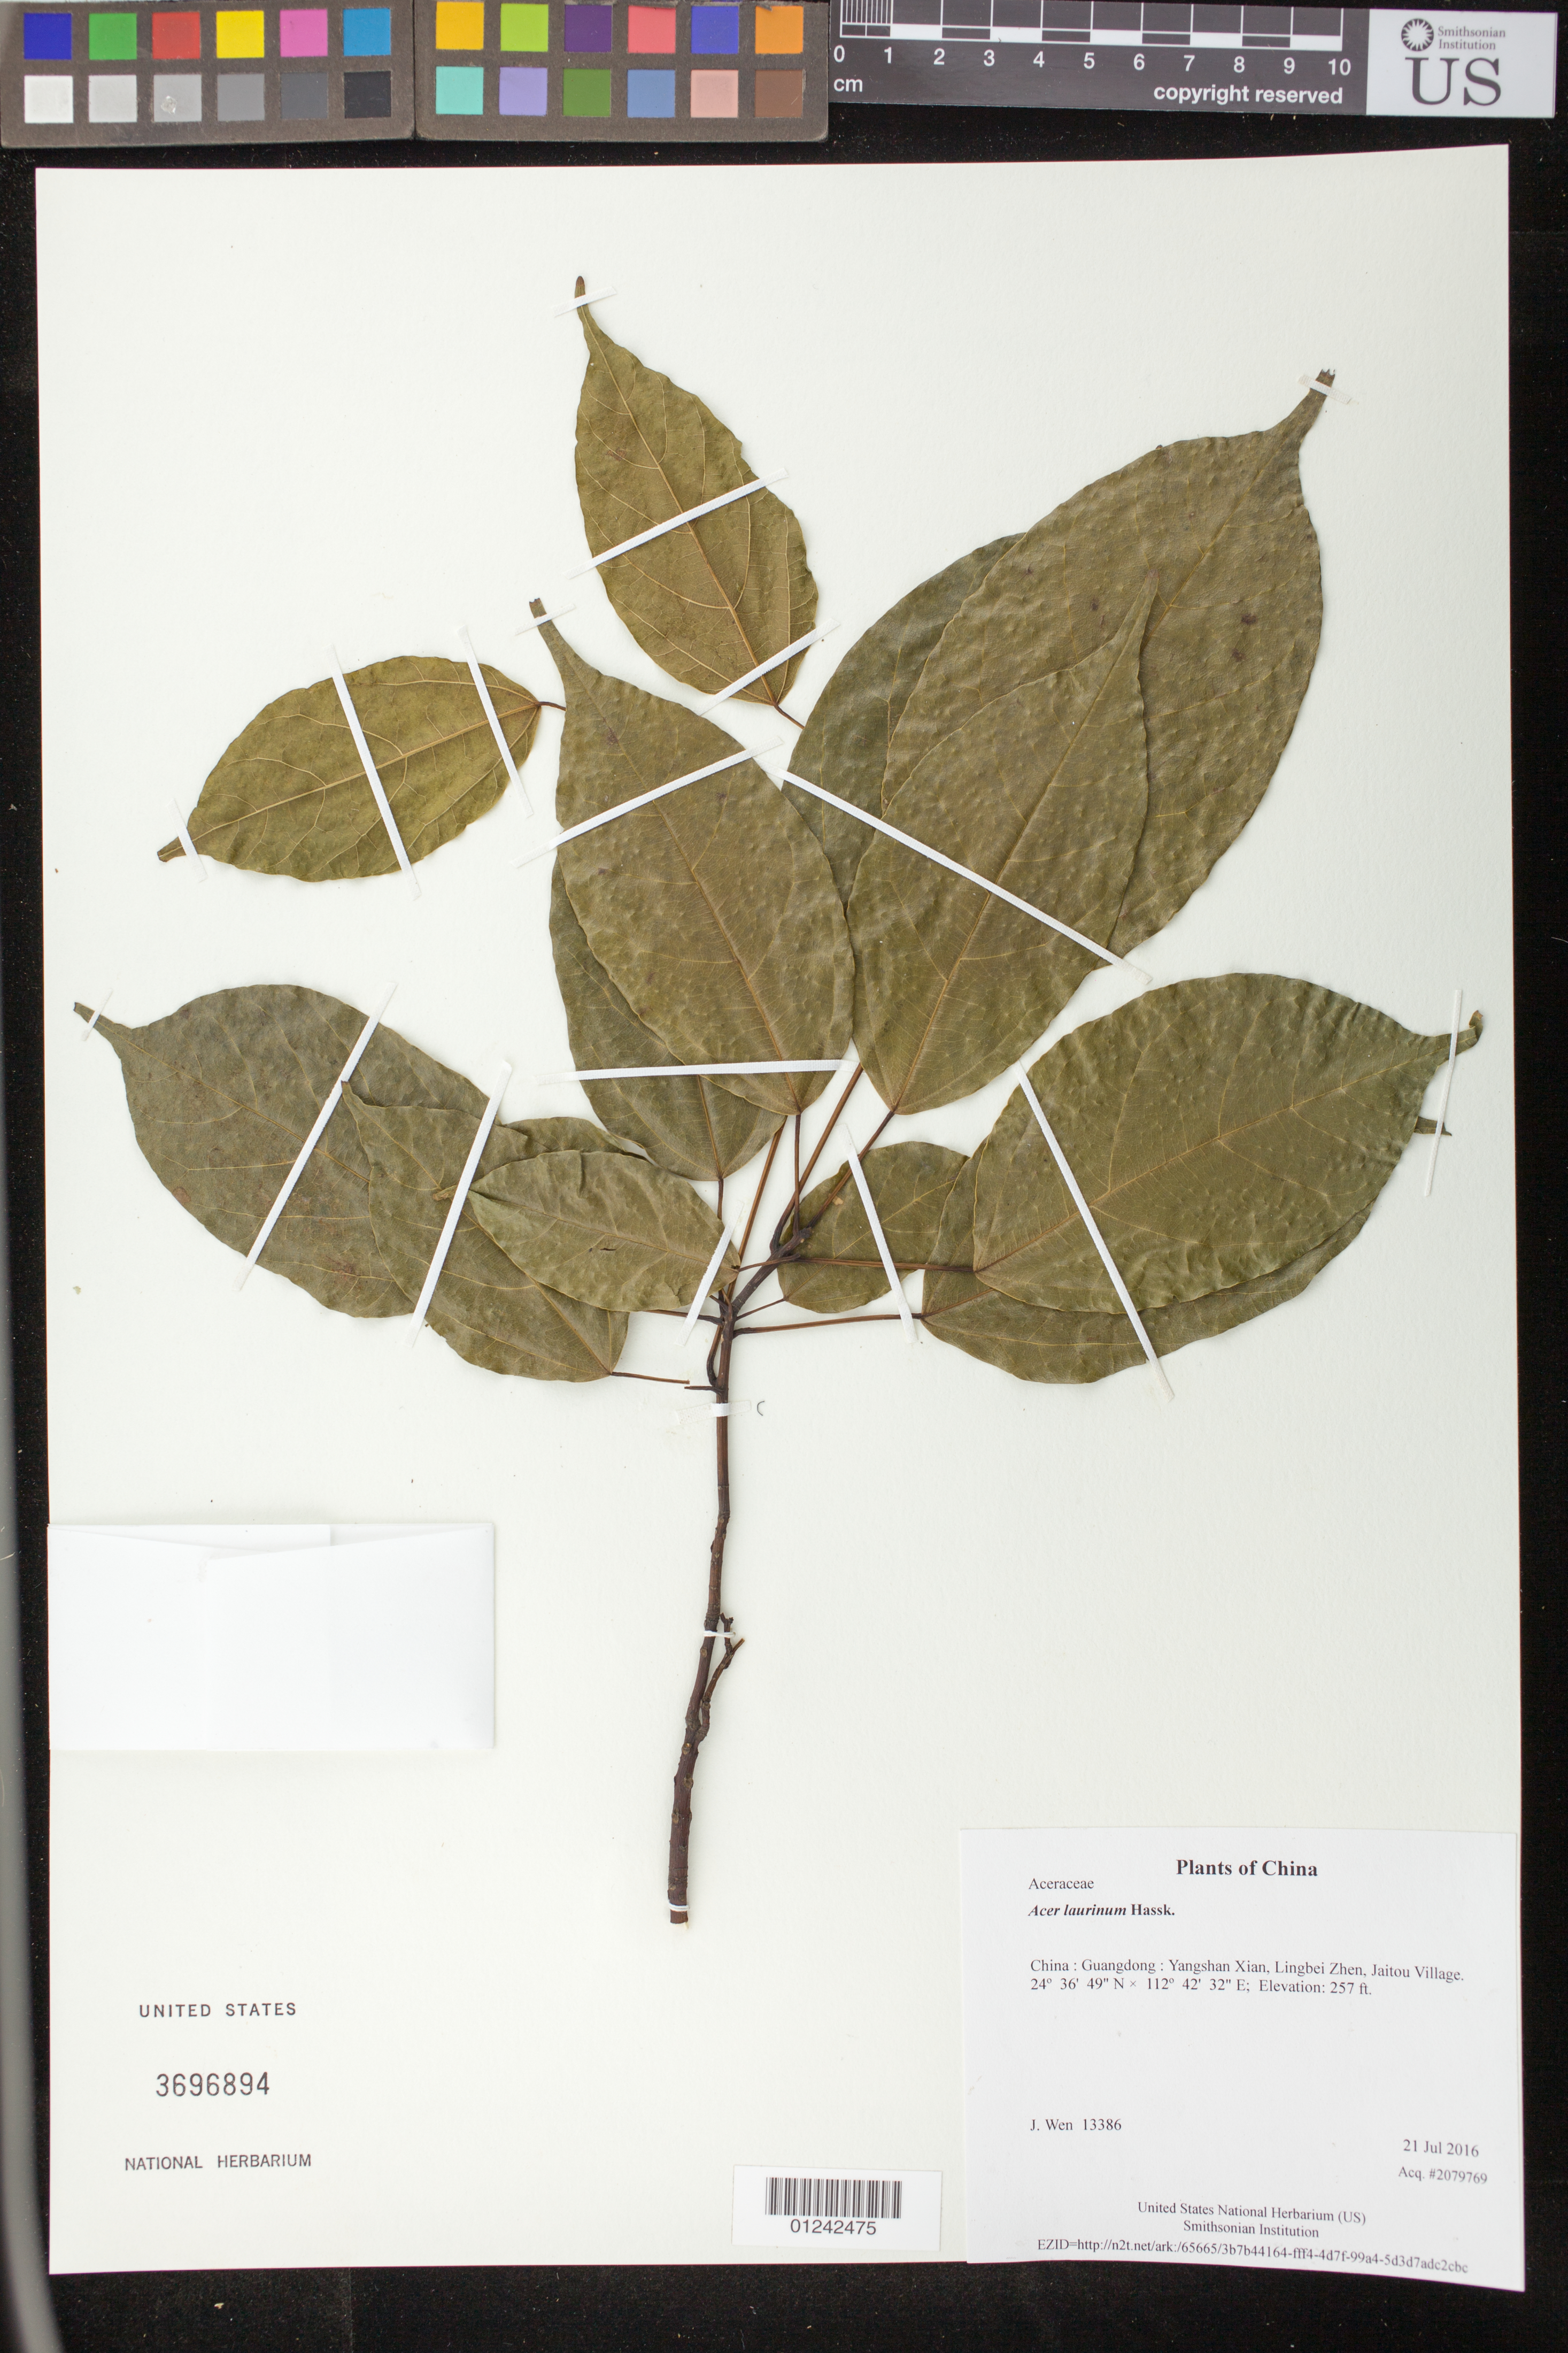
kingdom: Plantae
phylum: Tracheophyta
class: Magnoliopsida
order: Sapindales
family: Sapindaceae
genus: Acer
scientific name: Acer laurinum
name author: Hassk.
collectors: J. Wen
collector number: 13386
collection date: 2016-07-21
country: China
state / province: Guangdong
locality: Guangzhou Shi, South China Botanical Garden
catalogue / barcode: US 3696894